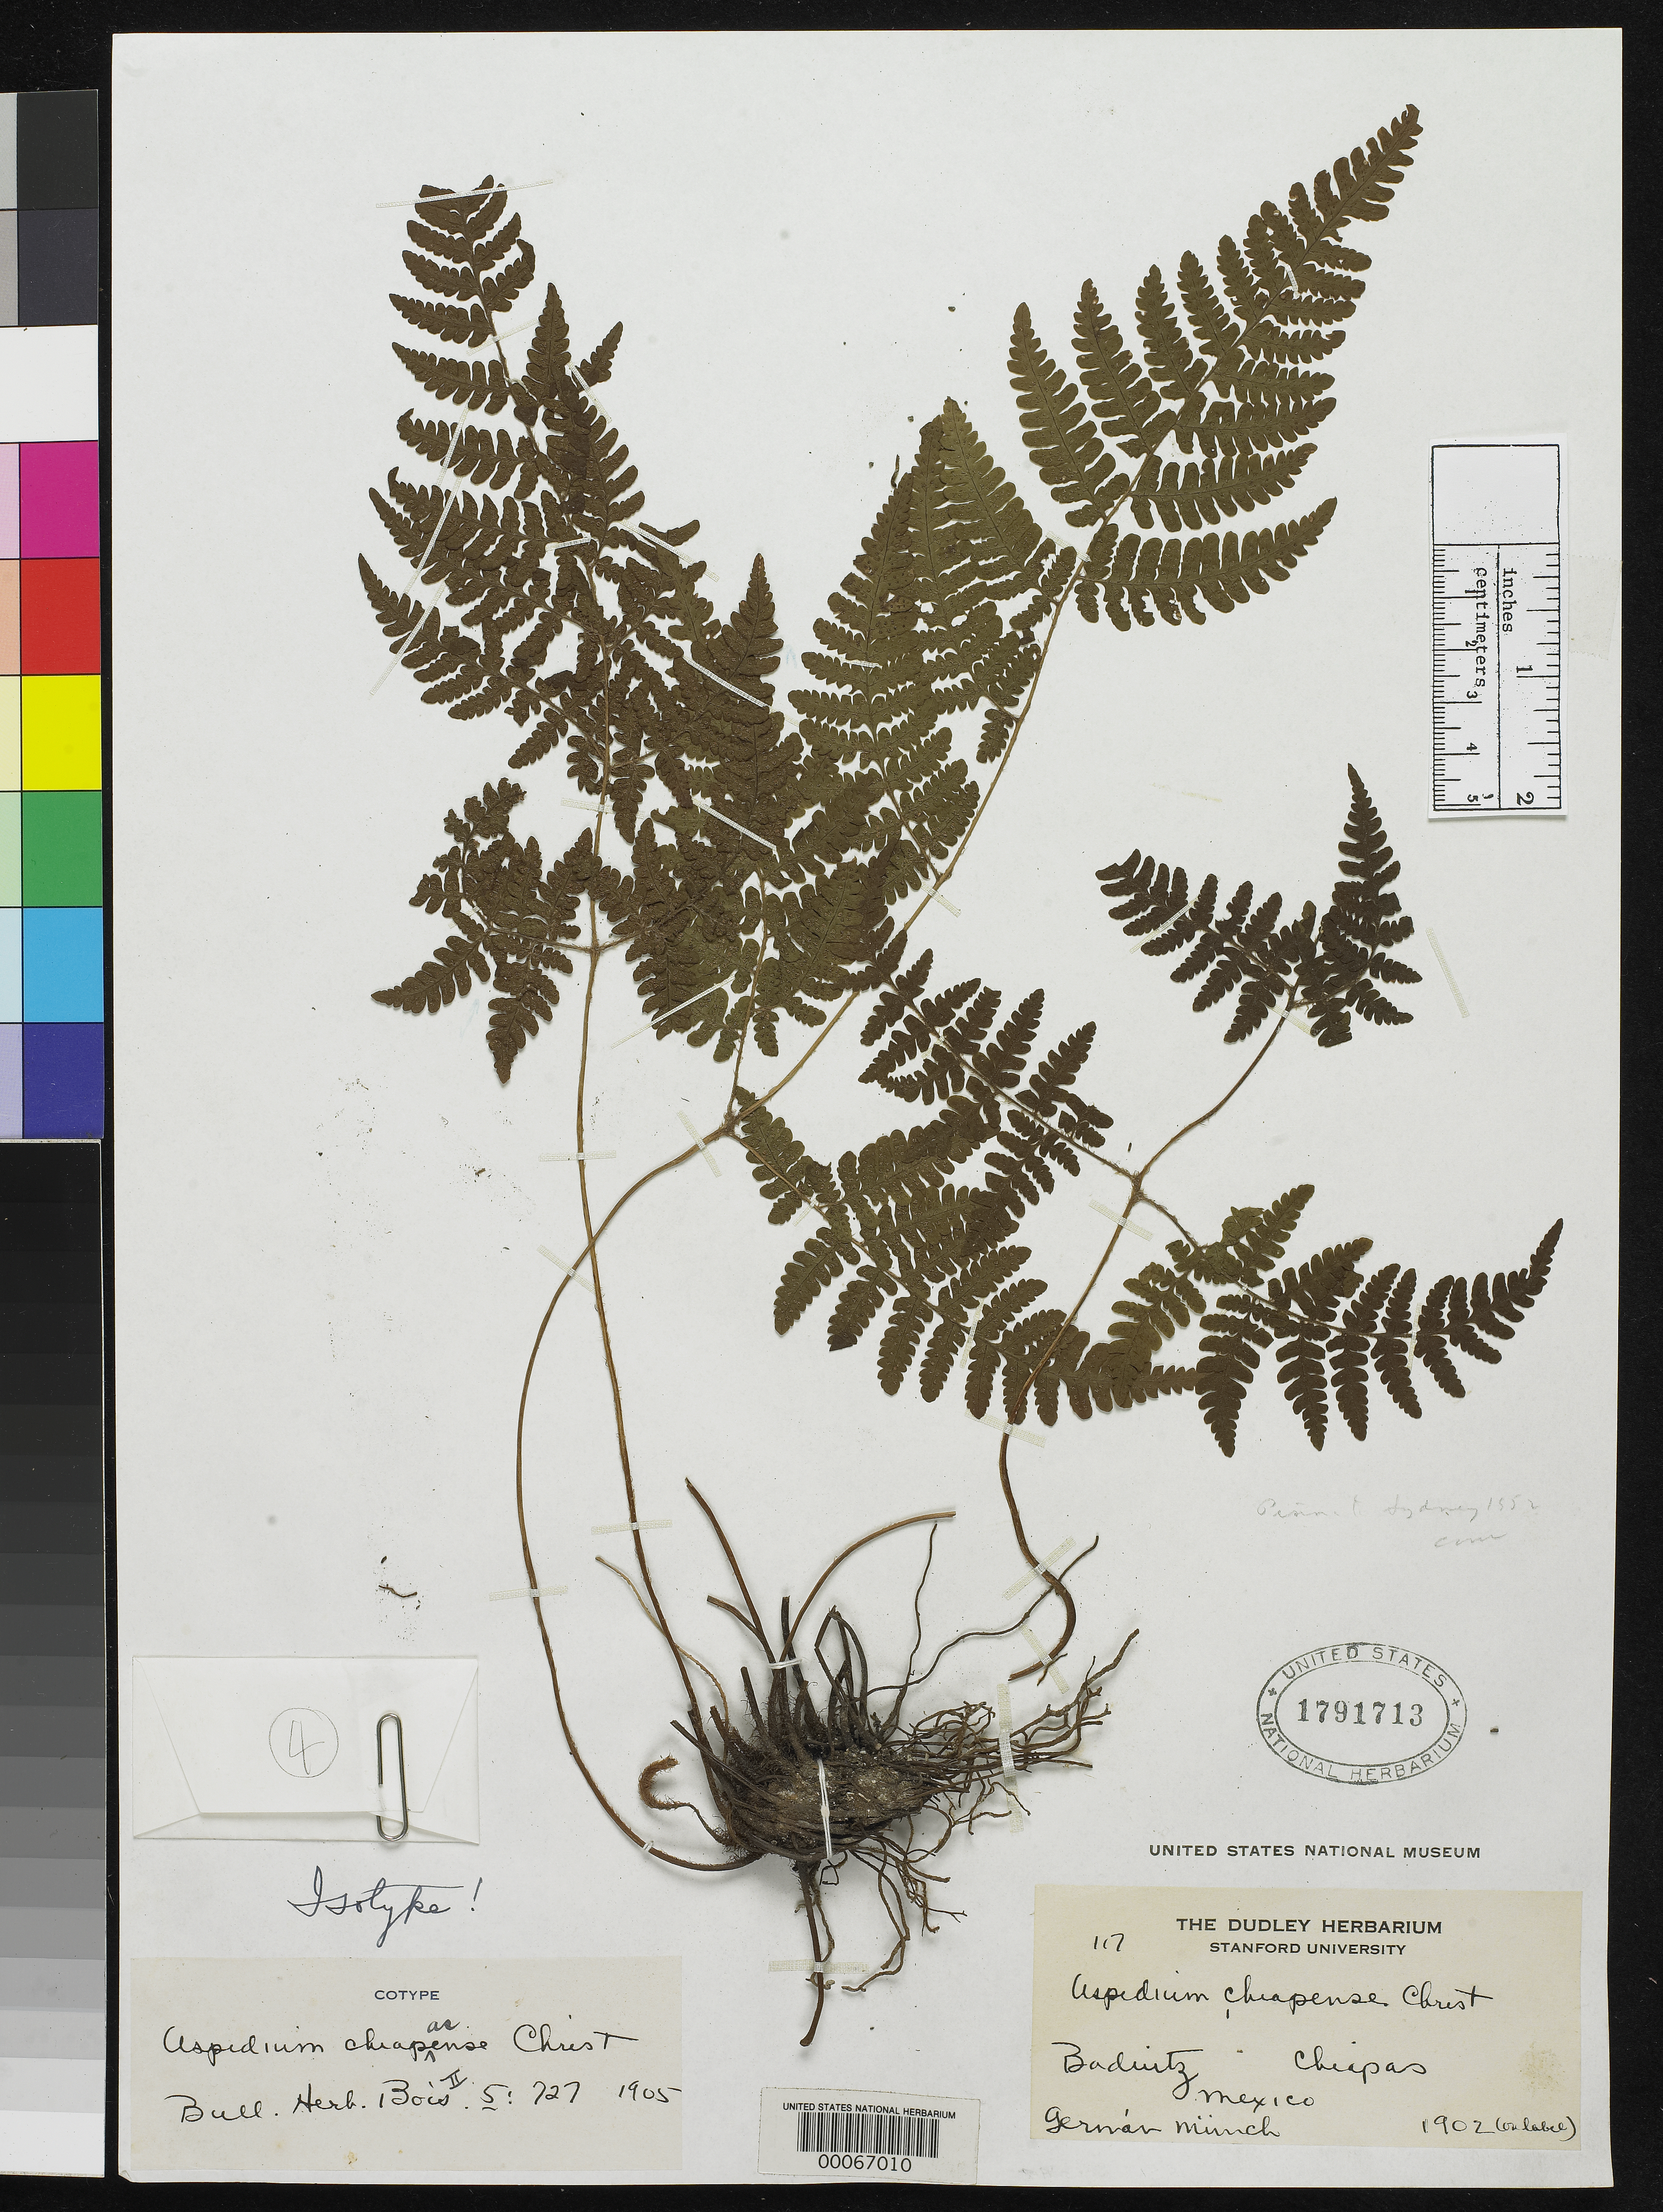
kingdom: Plantae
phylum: Tracheophyta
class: Polypodiopsida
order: Polypodiales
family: Tectariaceae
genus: Aspidium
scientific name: Aspidium chiapasense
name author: Christ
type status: Isotype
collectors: G. Munch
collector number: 117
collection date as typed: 1902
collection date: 1902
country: Mexico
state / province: Chiapas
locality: Badintz.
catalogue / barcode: US 1791713